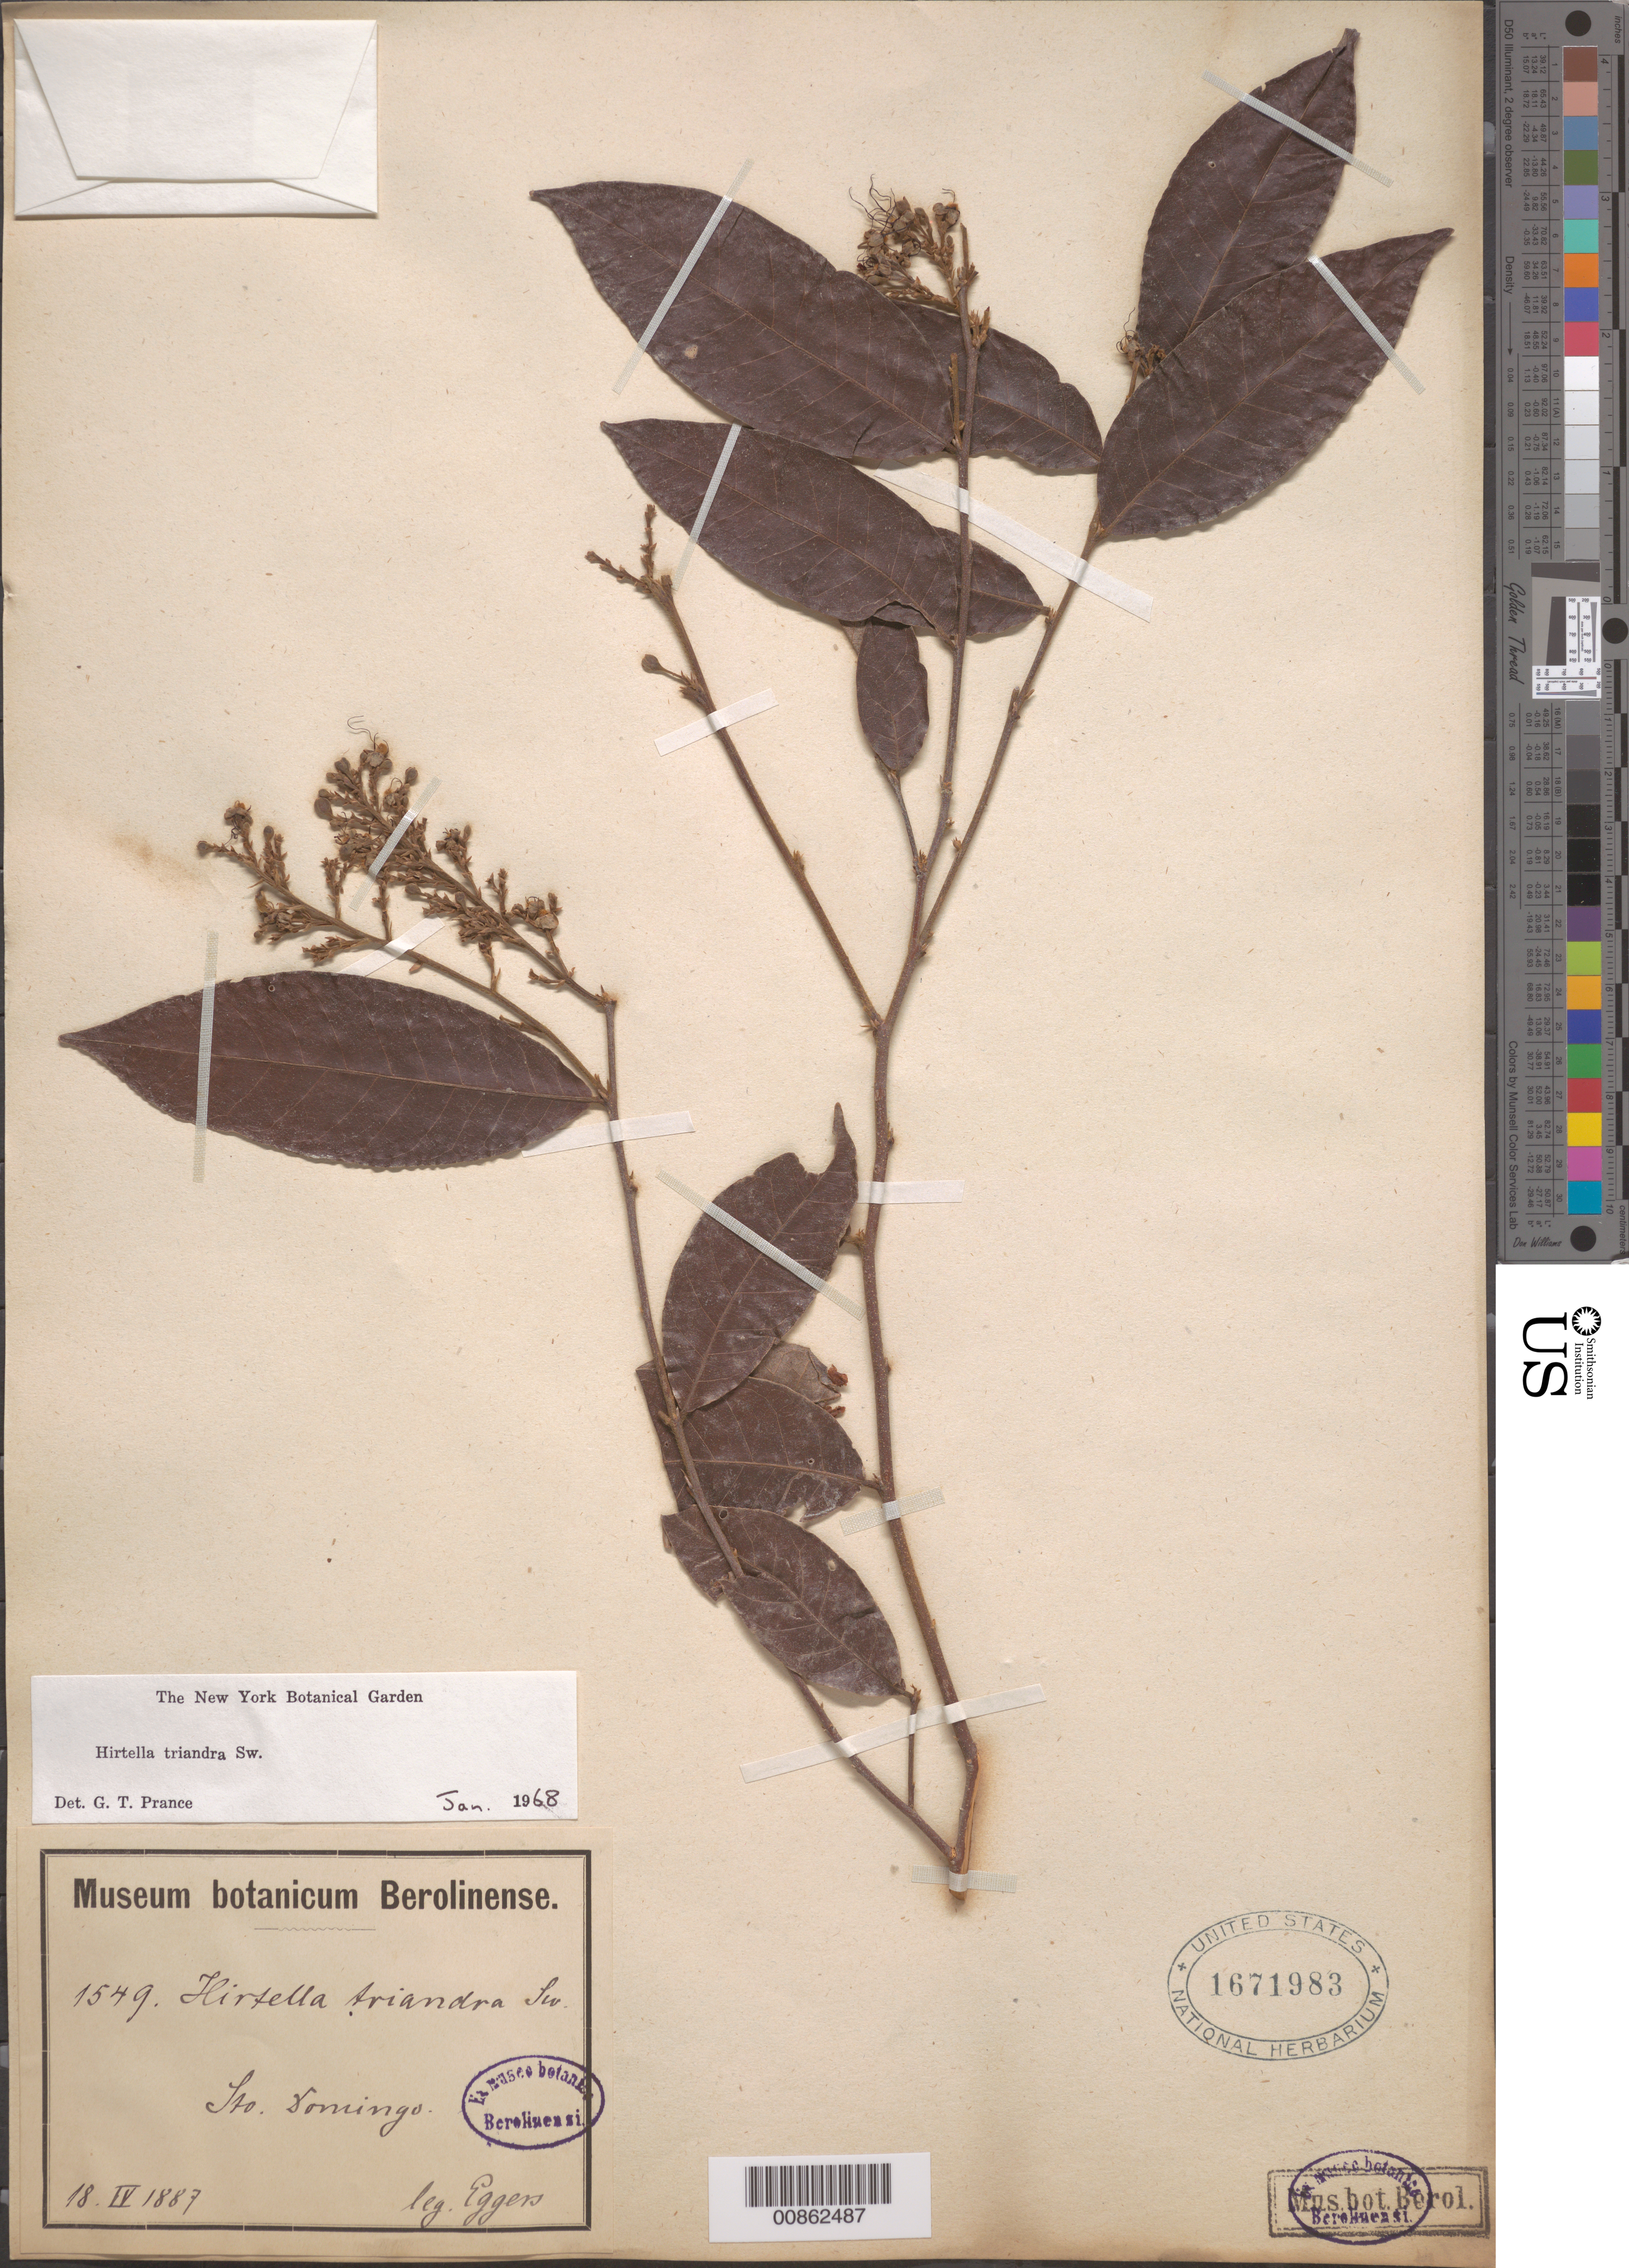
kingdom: Plantae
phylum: Tracheophyta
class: Magnoliopsida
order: Malpighiales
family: Chrysobalanaceae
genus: Hirtella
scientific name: Hirtella triandra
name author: Sw.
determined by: Prance, G. T.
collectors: H. F. A. von Eggers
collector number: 1549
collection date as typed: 18 Apr 1887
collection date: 1887-04-18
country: Dominican Republic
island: Hispaniola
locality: Sto. Domingo.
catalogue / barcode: US 1671983